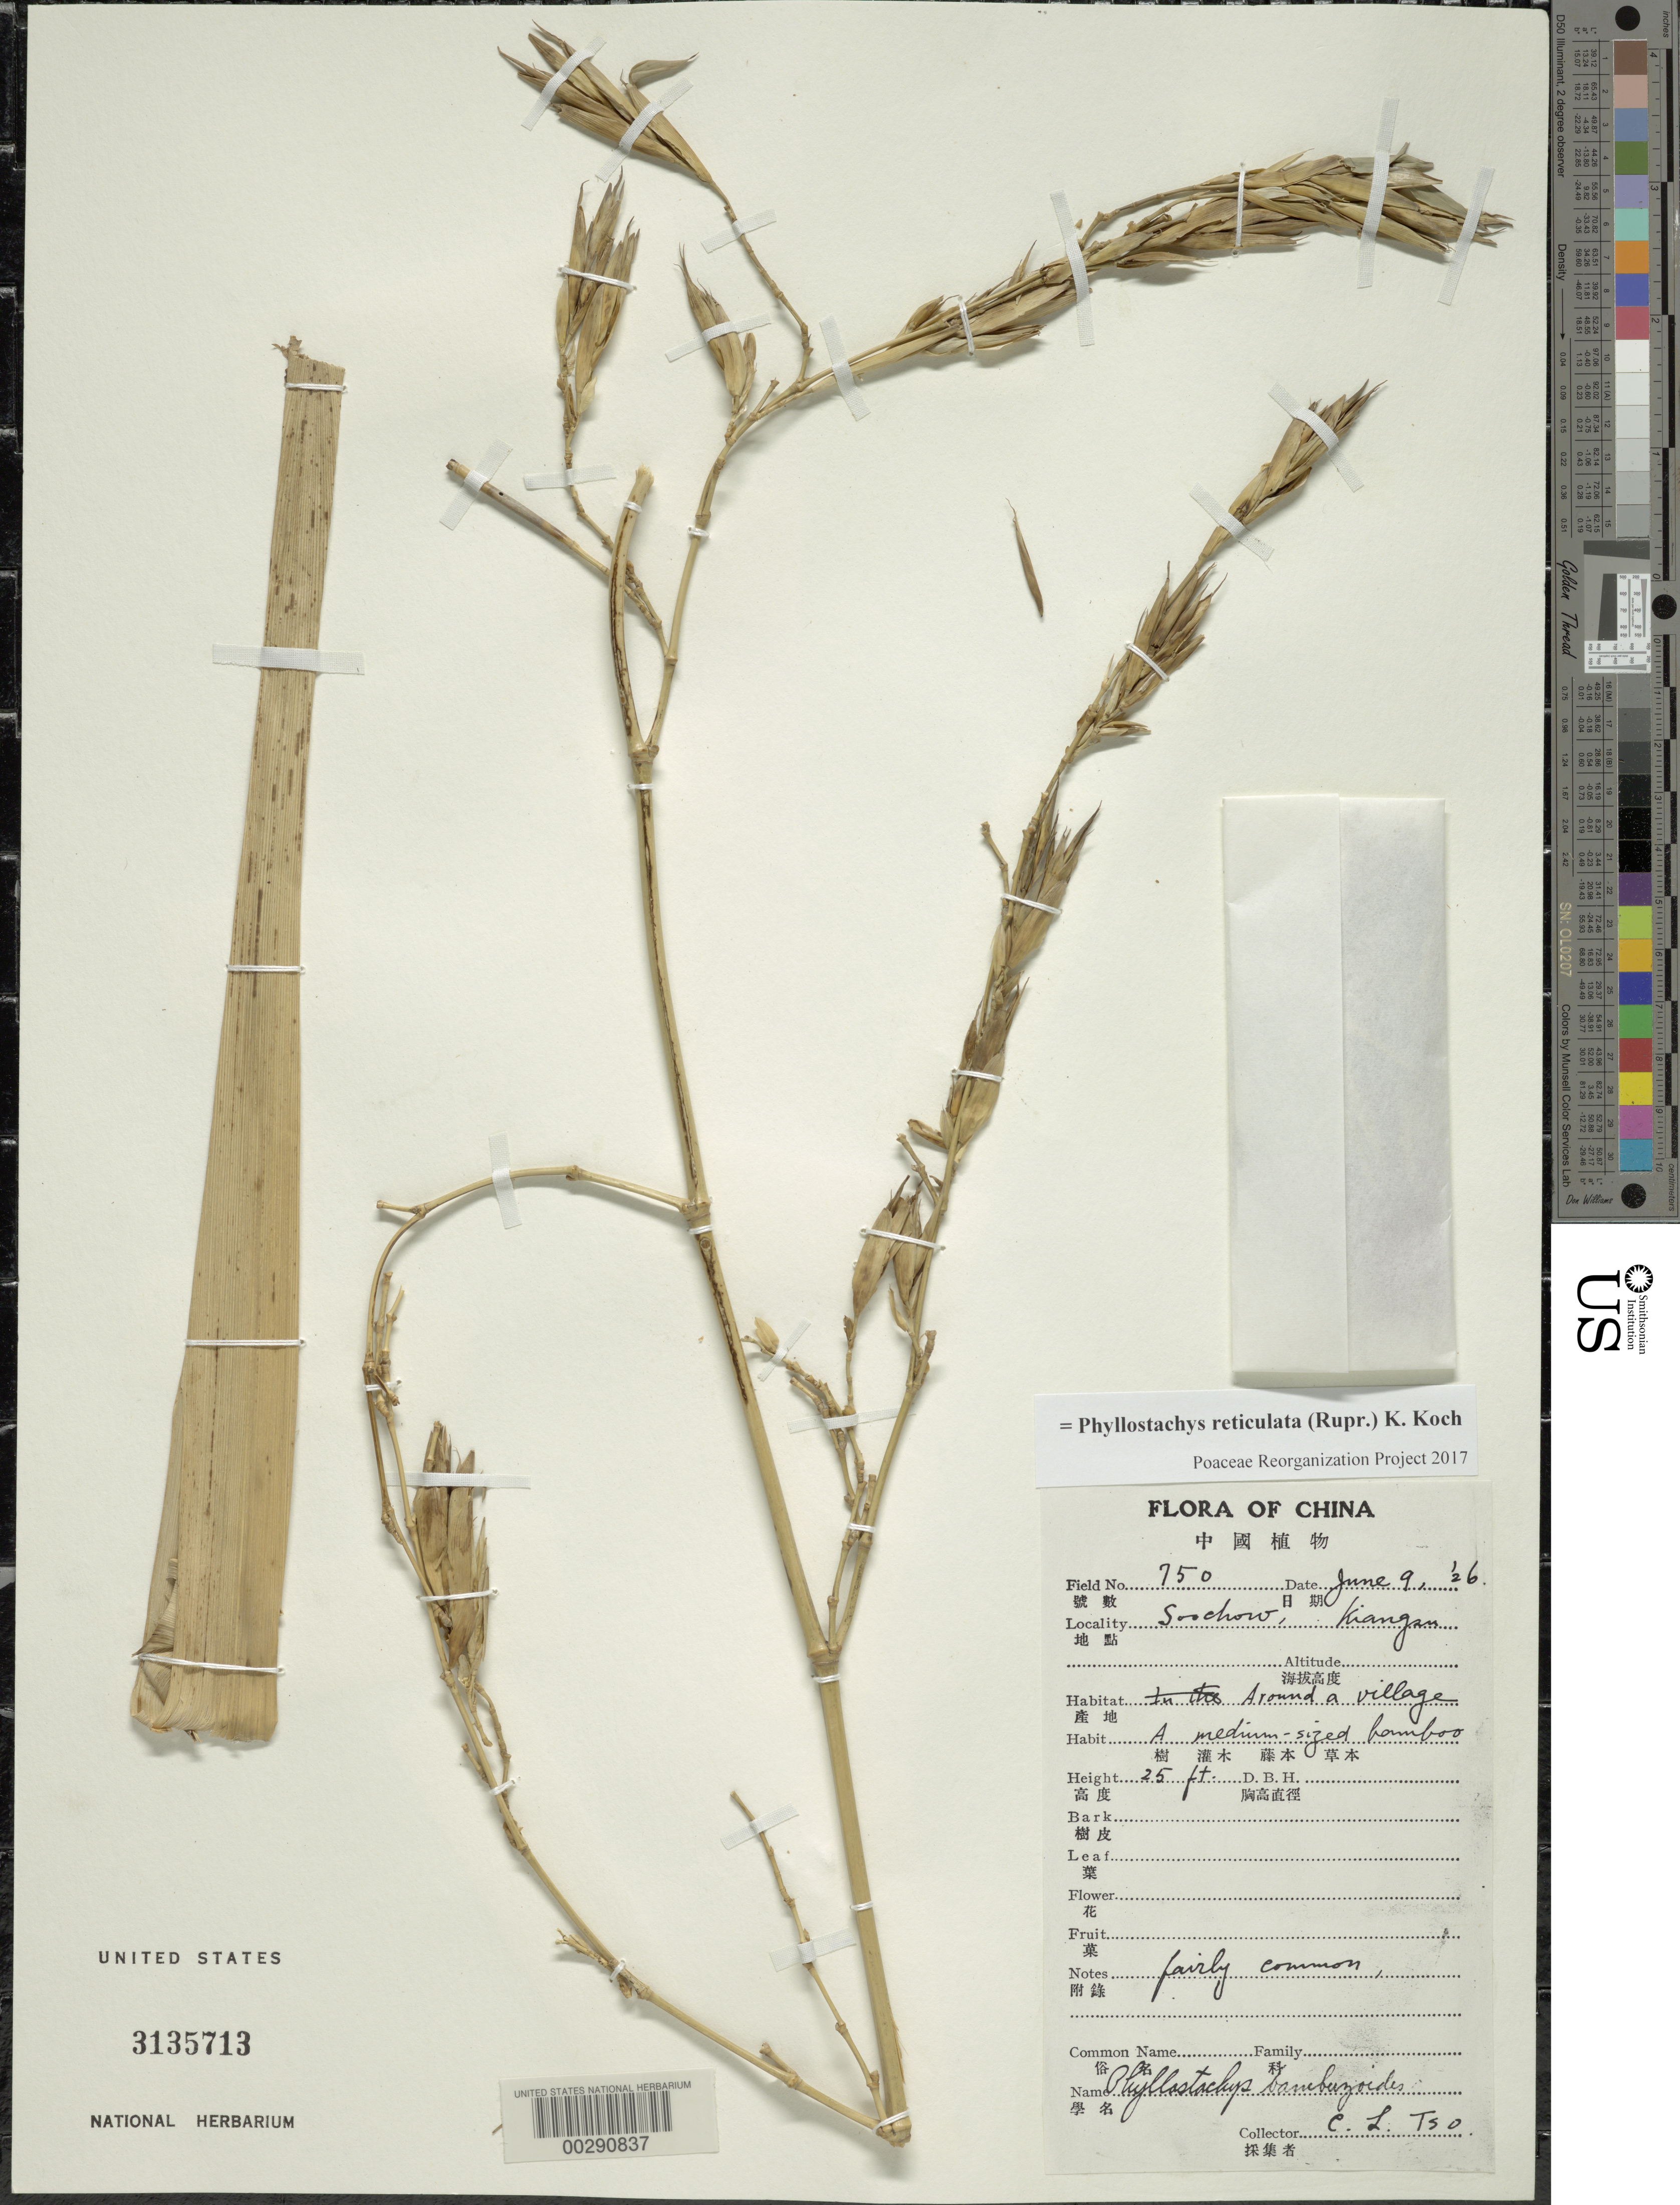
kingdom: Plantae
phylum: Tracheophyta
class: Liliopsida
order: Poales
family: Poaceae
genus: Phyllostachys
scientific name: Phyllostachys reticulata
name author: (Rupr.) K. Koch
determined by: Poaceae Reorganization Project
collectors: C. Tso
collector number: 750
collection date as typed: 09 Jun 1926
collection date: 1926-06-09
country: China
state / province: Jiangsu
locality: Soochow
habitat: Around a village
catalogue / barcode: US 3135713